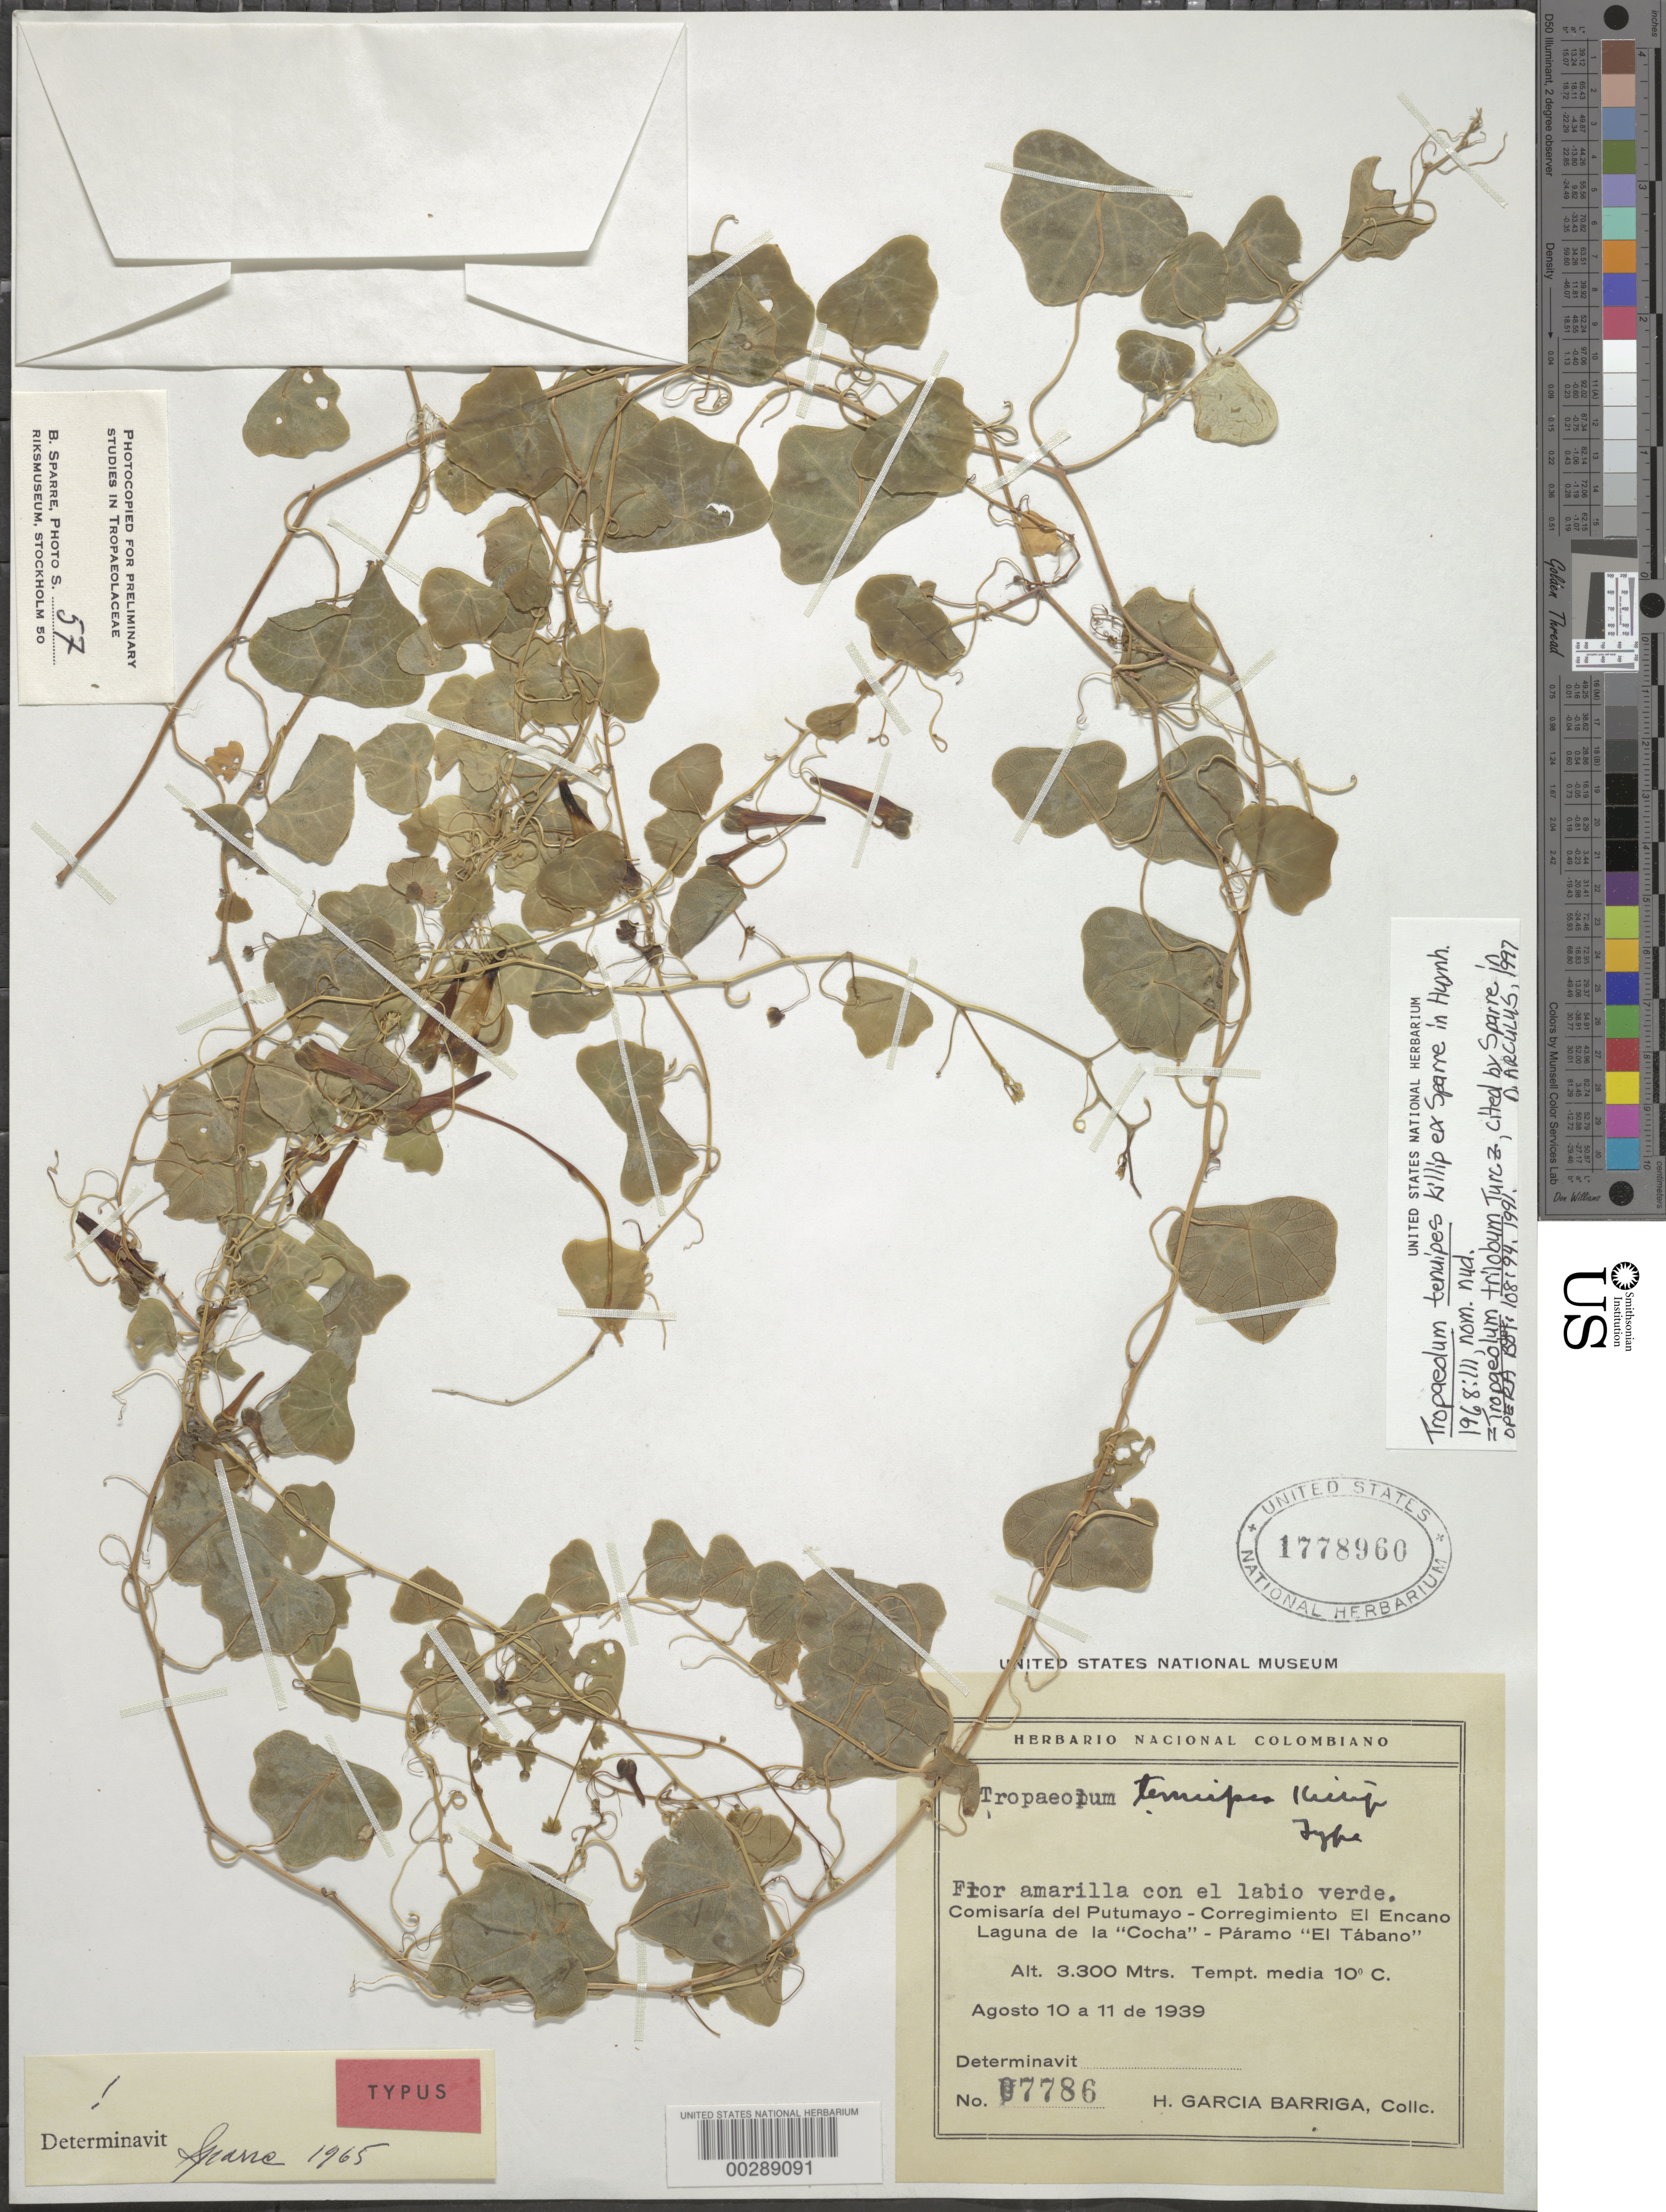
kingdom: Plantae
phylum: Tracheophyta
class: Magnoliopsida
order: Brassicales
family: Tropaeolaceae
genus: Tropaeolum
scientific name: Tropaeolum trilobum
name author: Turcz.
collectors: H. García Barriga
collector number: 7786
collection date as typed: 10 Aug 1939 to 11 Aug 1939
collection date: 1939-08-10/1939-08-11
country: Colombia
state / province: Putumayo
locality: Corregimento El Encaño, Laguna de la Cocha, Paramo el Tabana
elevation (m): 3300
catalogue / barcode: US 1778960